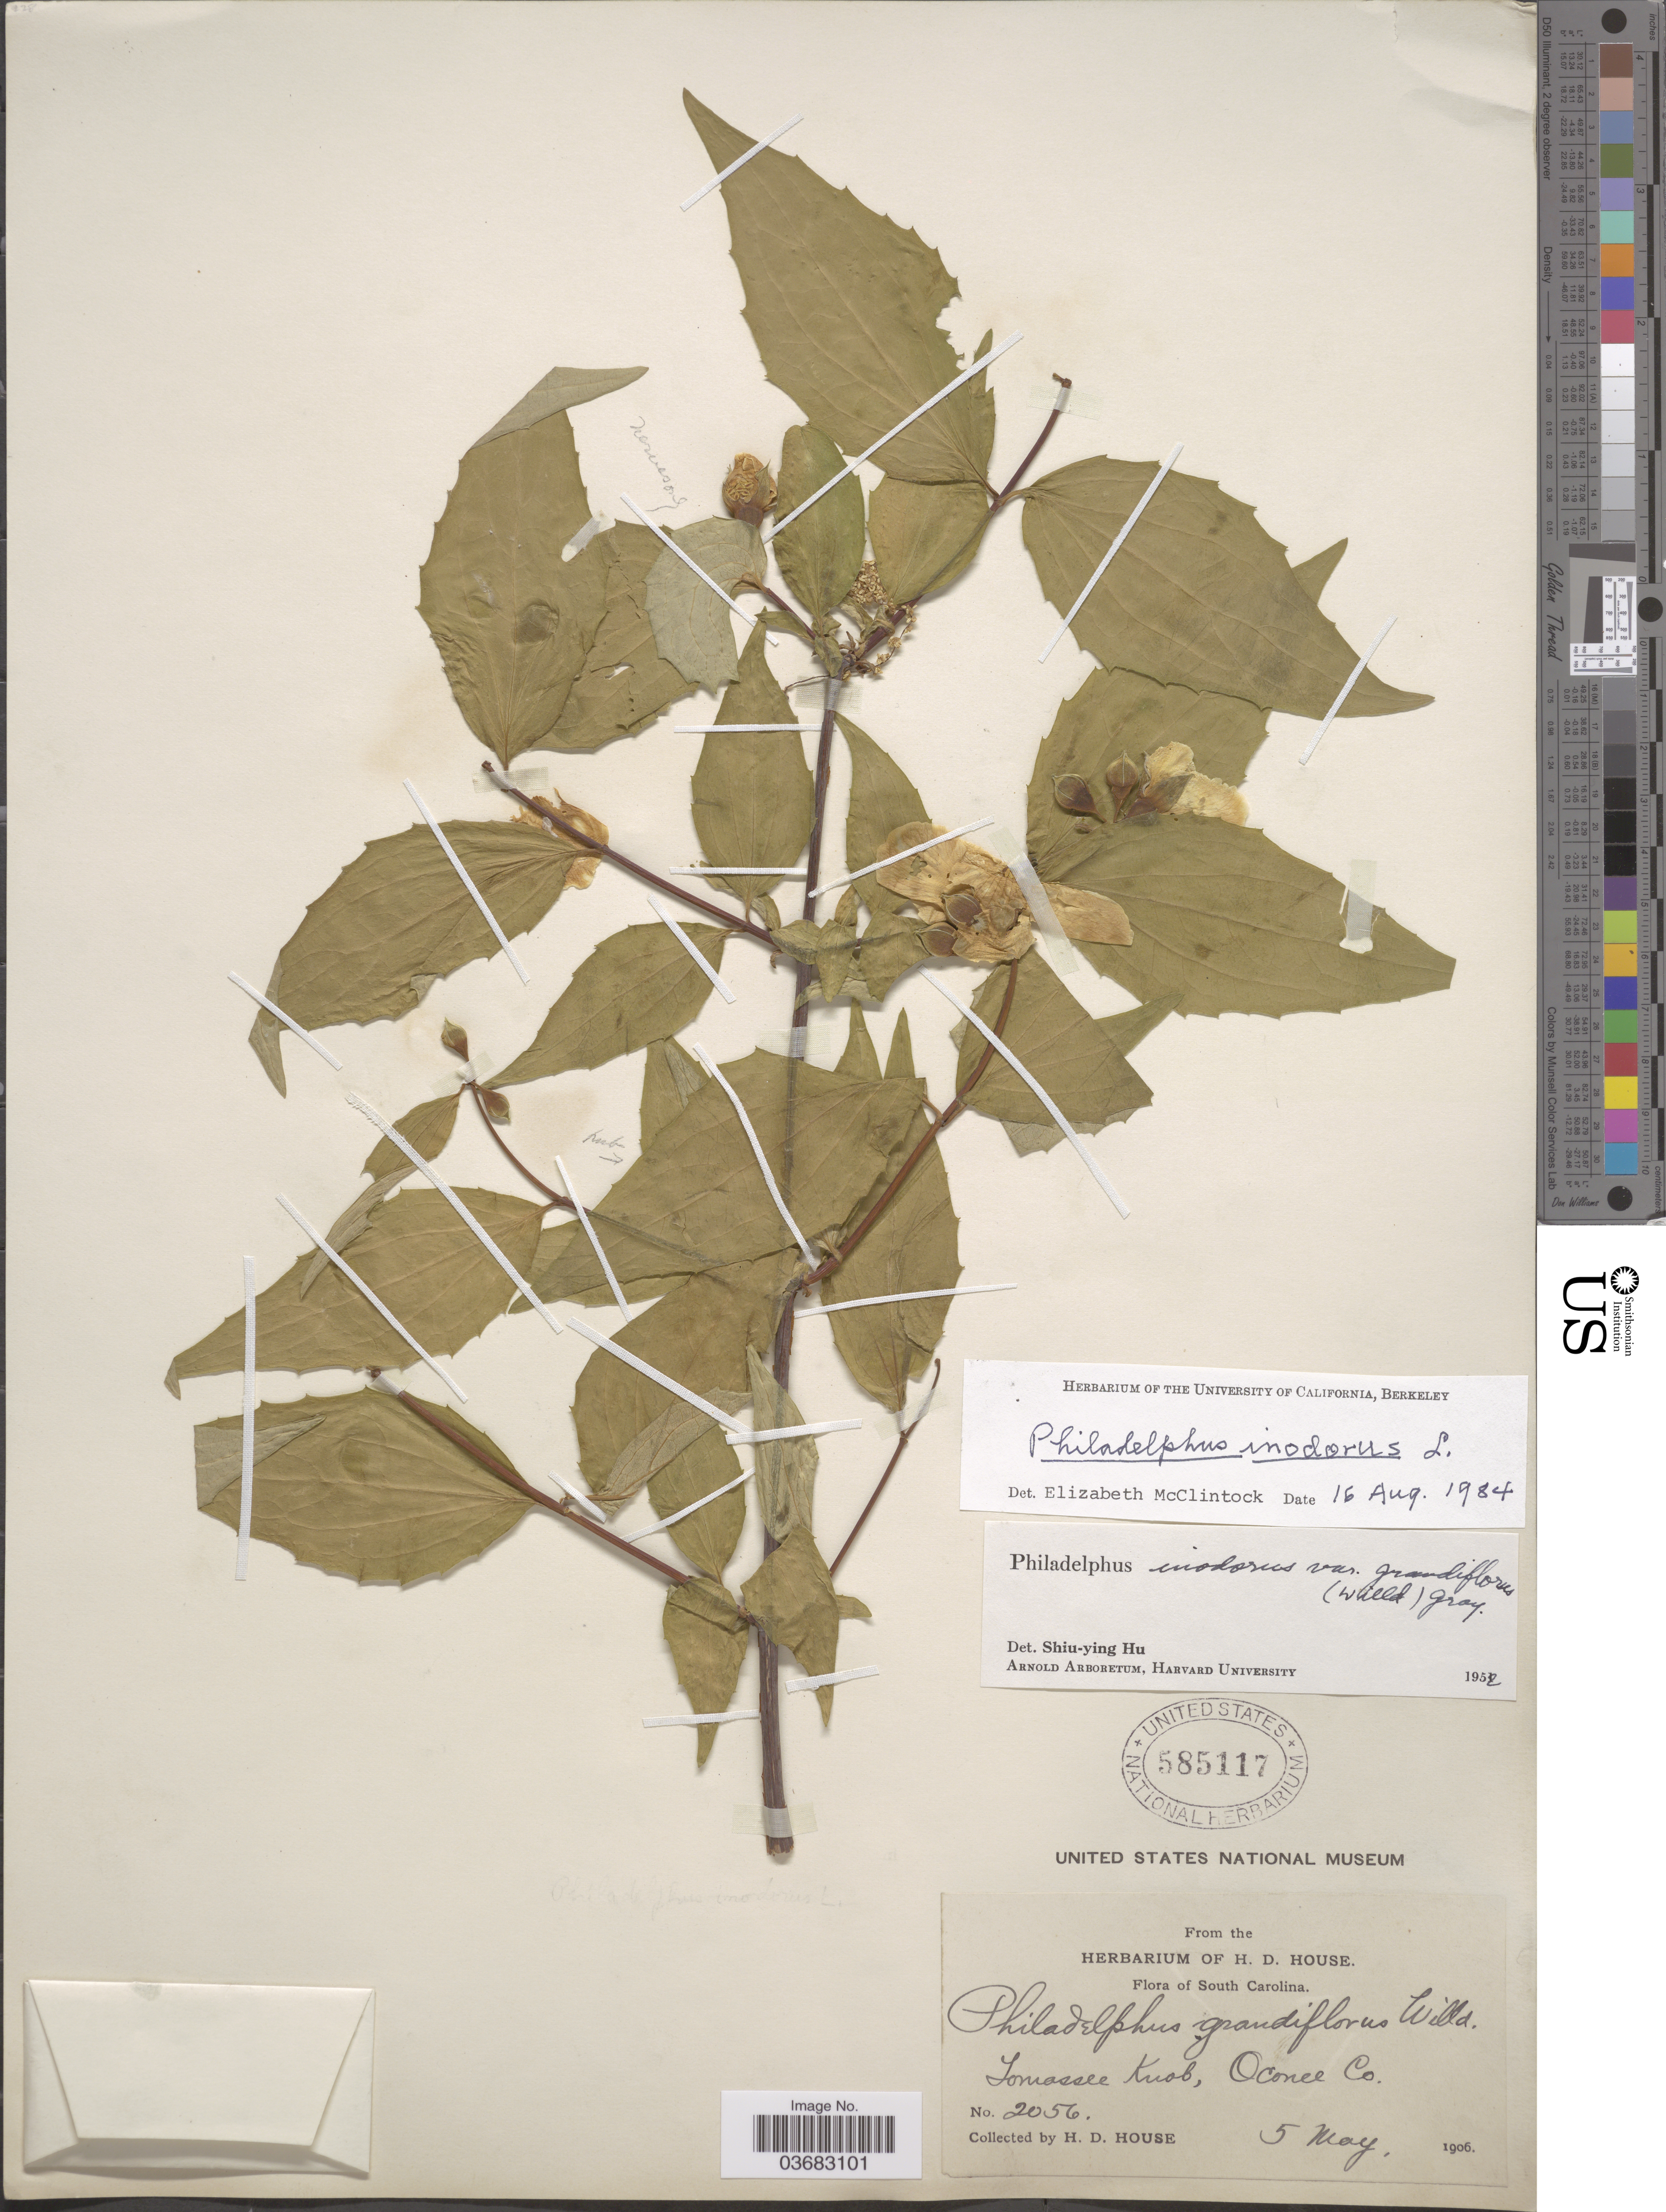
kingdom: Plantae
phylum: Tracheophyta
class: Magnoliopsida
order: Cornales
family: Hydrangeaceae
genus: Philadelphus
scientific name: Philadelphus inodorus var. grandiflorus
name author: (Willd.) A. Gray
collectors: H. D. House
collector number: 2056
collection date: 1906-05-05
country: United States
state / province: South Carolina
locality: Tomassee Knob, Oconee Co.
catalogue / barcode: US 585117